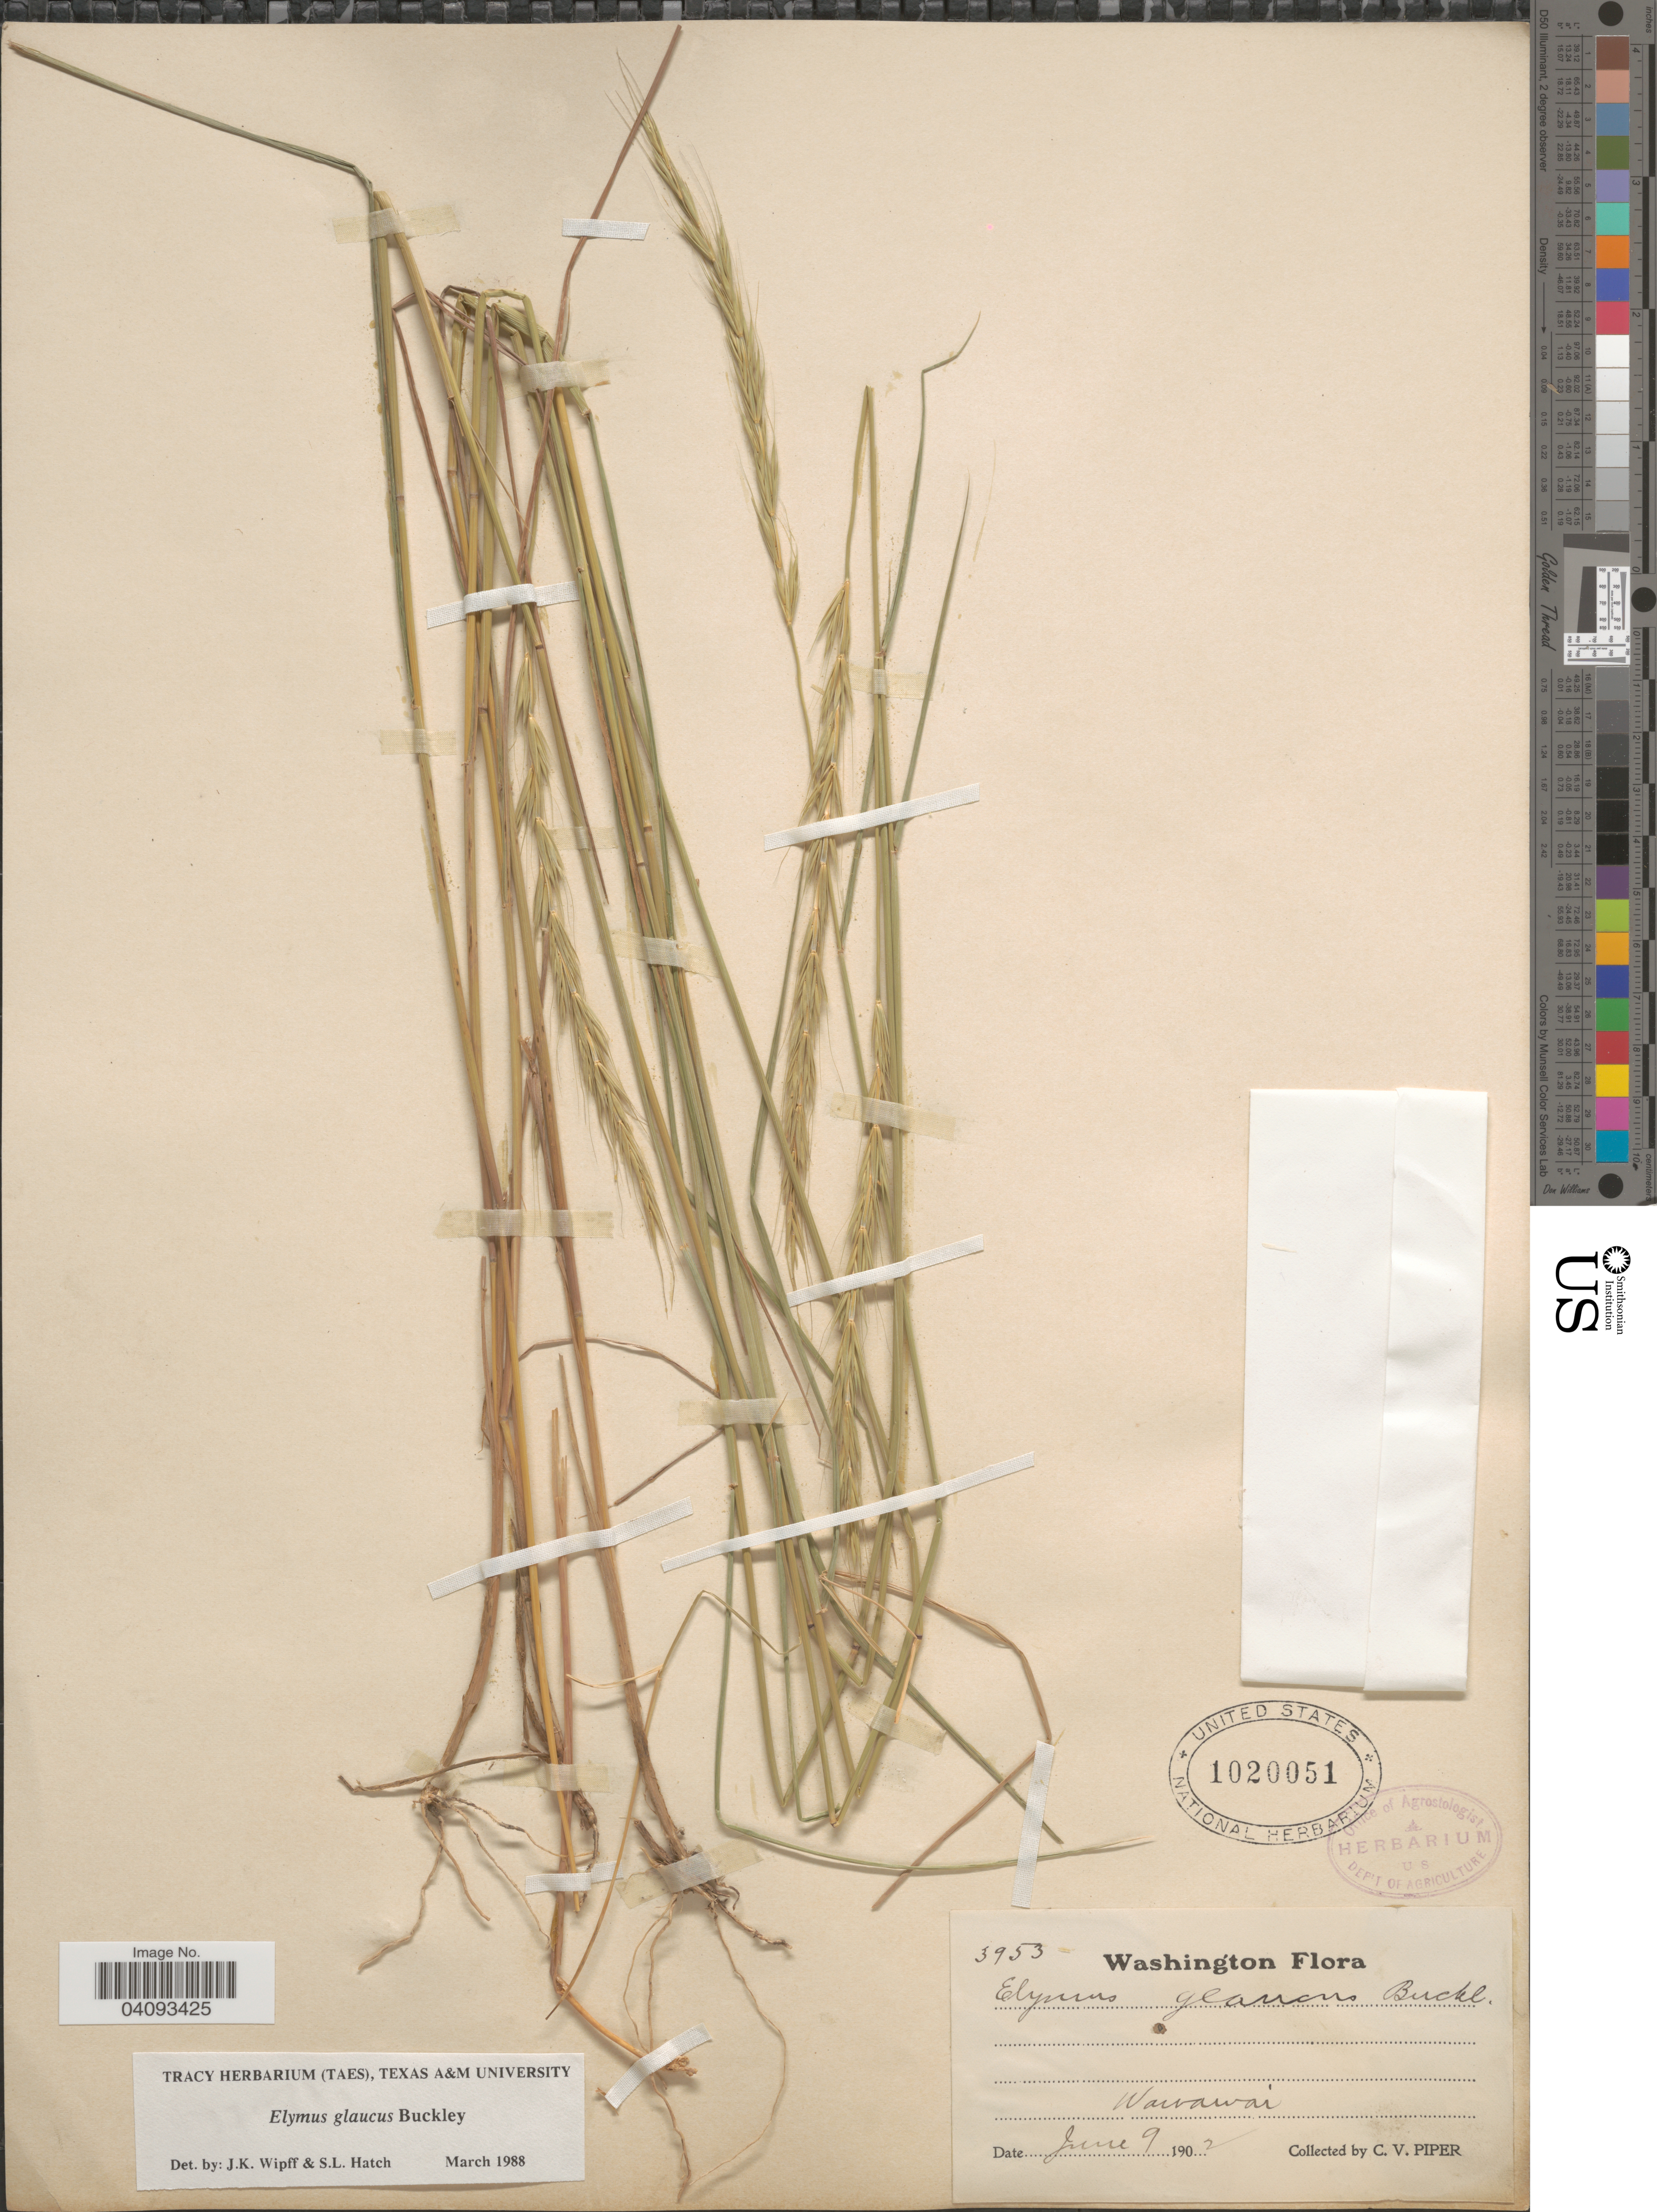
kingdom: Plantae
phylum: Tracheophyta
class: Liliopsida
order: Poales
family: Poaceae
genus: Elymus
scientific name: Elymus glaucus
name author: Buckley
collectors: C. V. Piper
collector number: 3953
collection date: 1902-06-09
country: United States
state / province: Washington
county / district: Whitman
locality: Wawawai.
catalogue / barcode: US 1020051